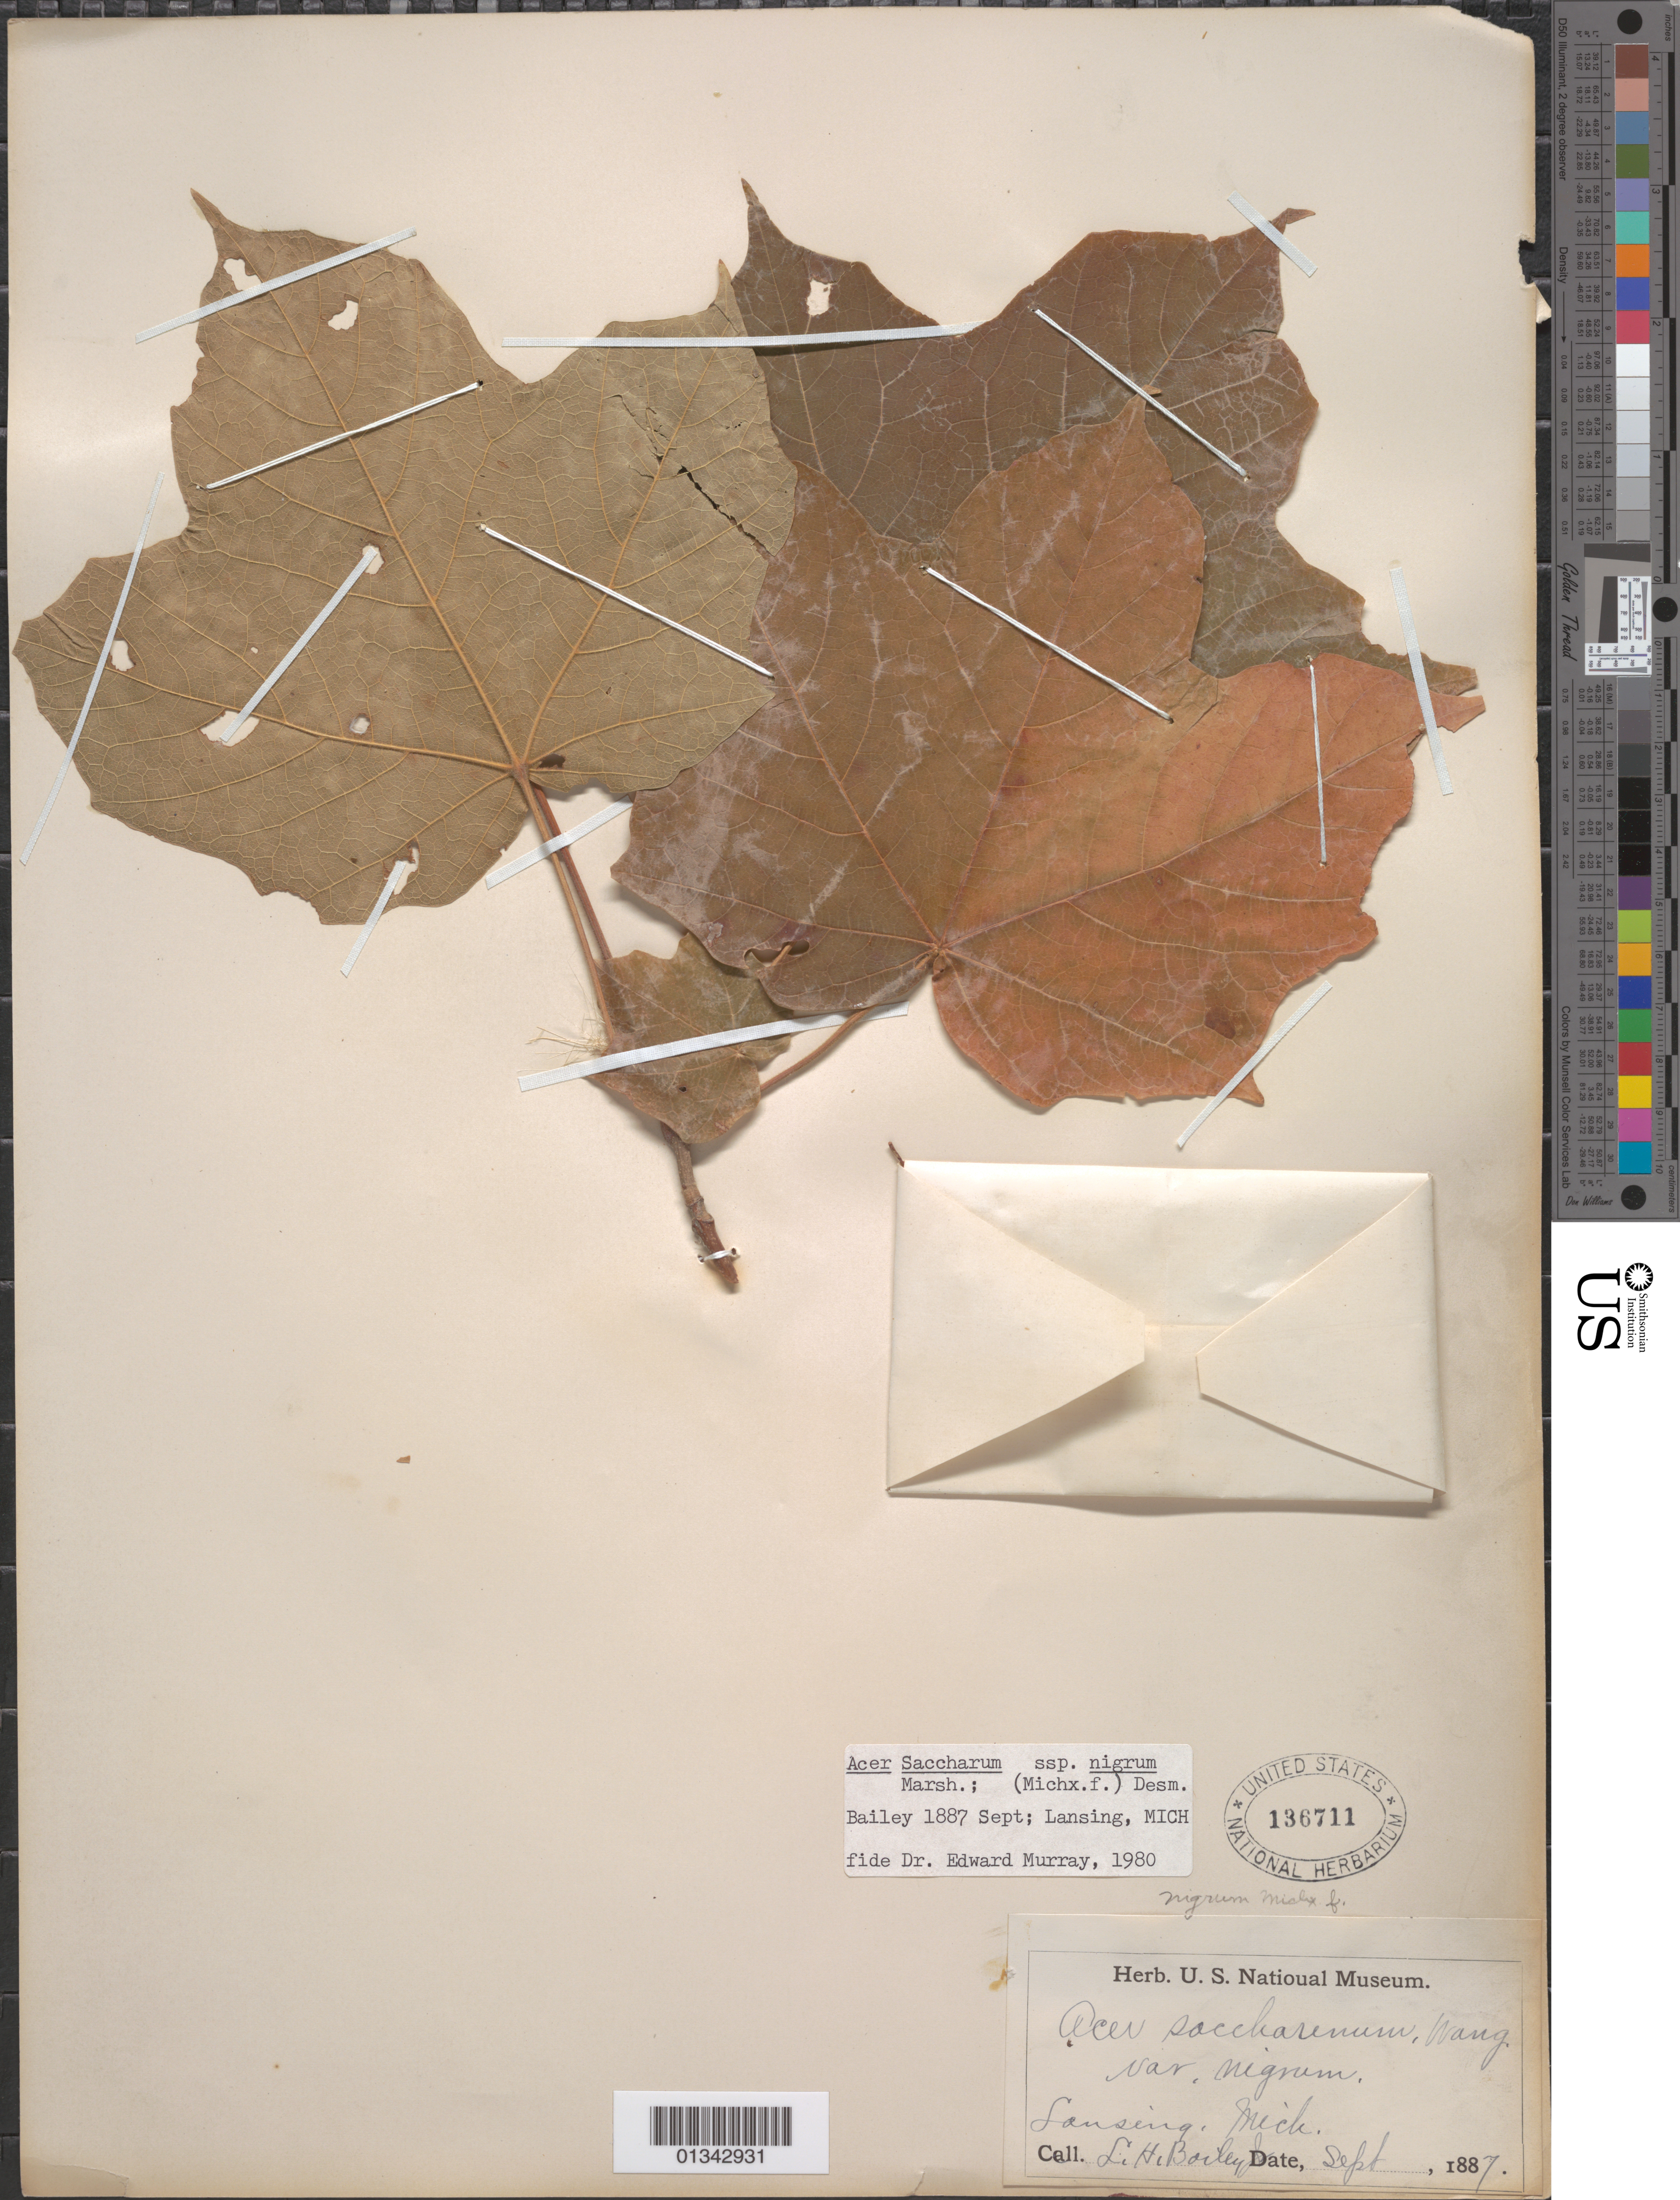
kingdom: Plantae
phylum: Tracheophyta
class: Magnoliopsida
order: Sapindales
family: Sapindaceae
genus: Acer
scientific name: Acer saccharum subsp. nigrum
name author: (F. Michx.) Desmarais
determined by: Murray, Edward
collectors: L. H. Bailey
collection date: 1887-09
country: United States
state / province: Michigan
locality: Lansing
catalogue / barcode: US 136711